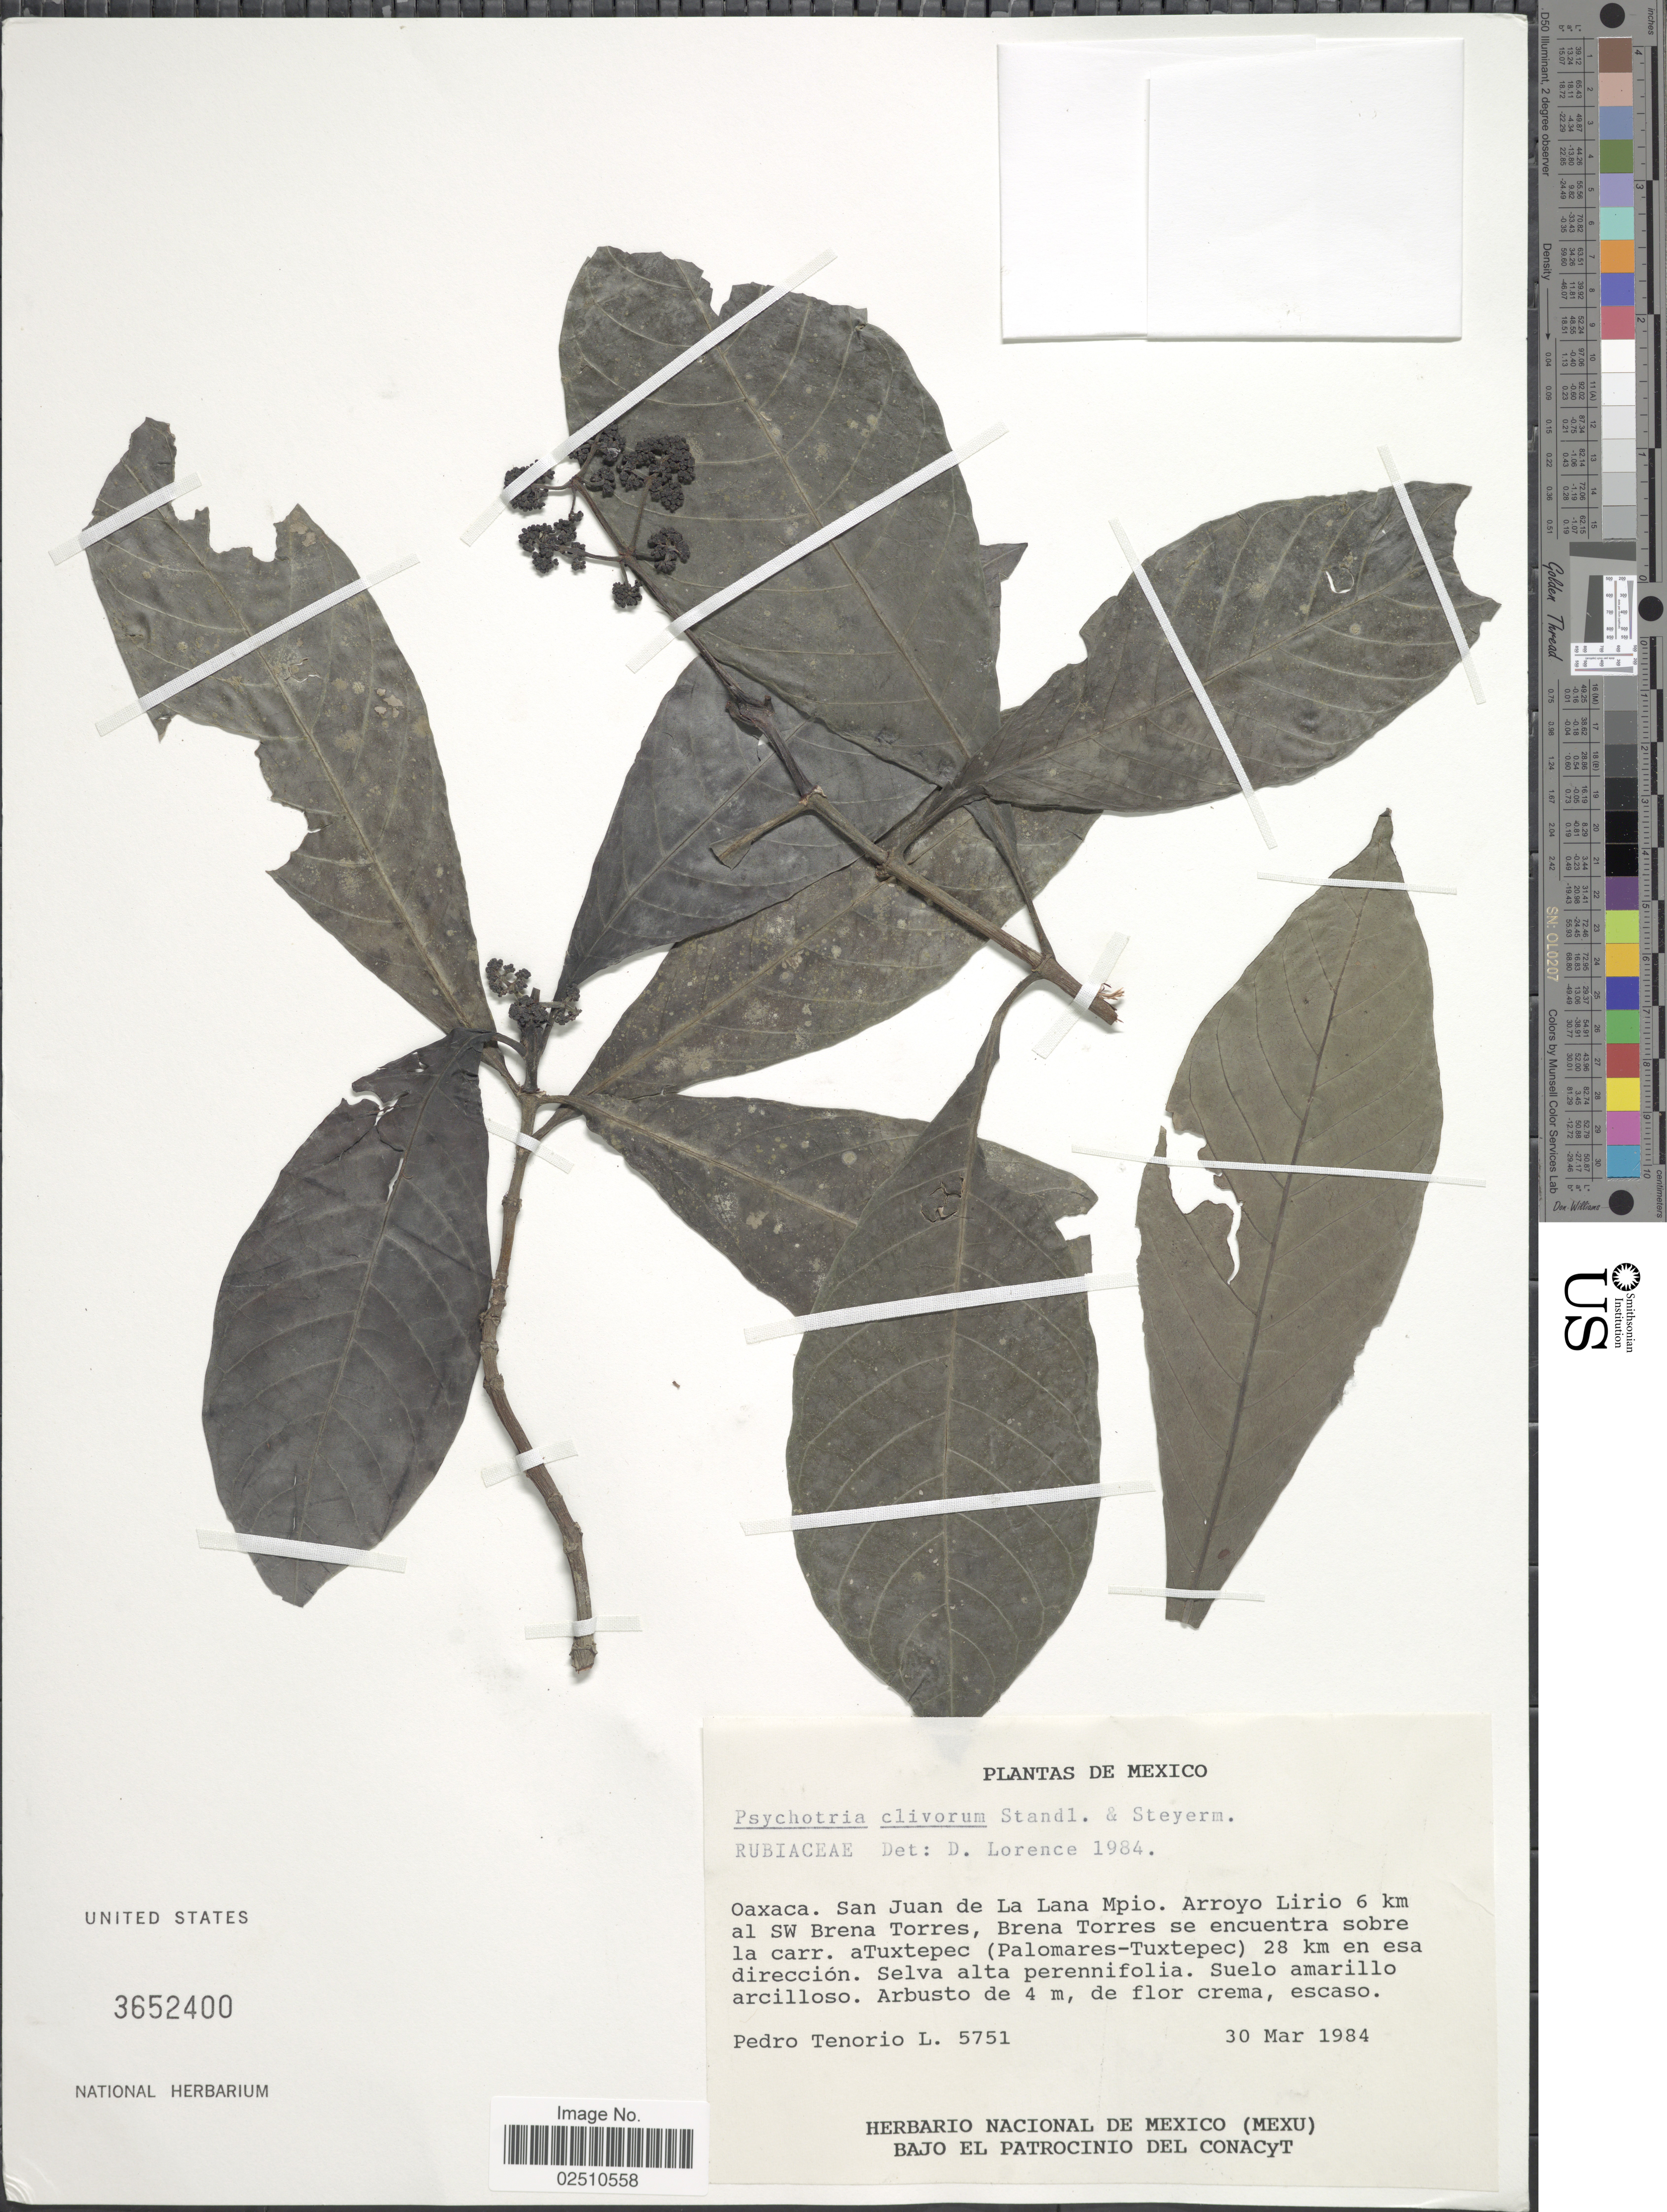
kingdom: Plantae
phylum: Tracheophyta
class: Magnoliopsida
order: Gentianales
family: Rubiaceae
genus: Psychotria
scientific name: Psychotria clivorum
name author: Standl. & Steyerm.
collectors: P. Tenorio L.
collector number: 5751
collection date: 1984-03-30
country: Mexico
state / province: Oaxaca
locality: San Juan de La Lana Mpio. Arroyo Lirio 6 km al SW Brena Torres, Brena Torres se encuentra sobre la carr. a Tuxtepec (Palomares-Tuxtepec) 28 km en esa direccion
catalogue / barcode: US 3652400